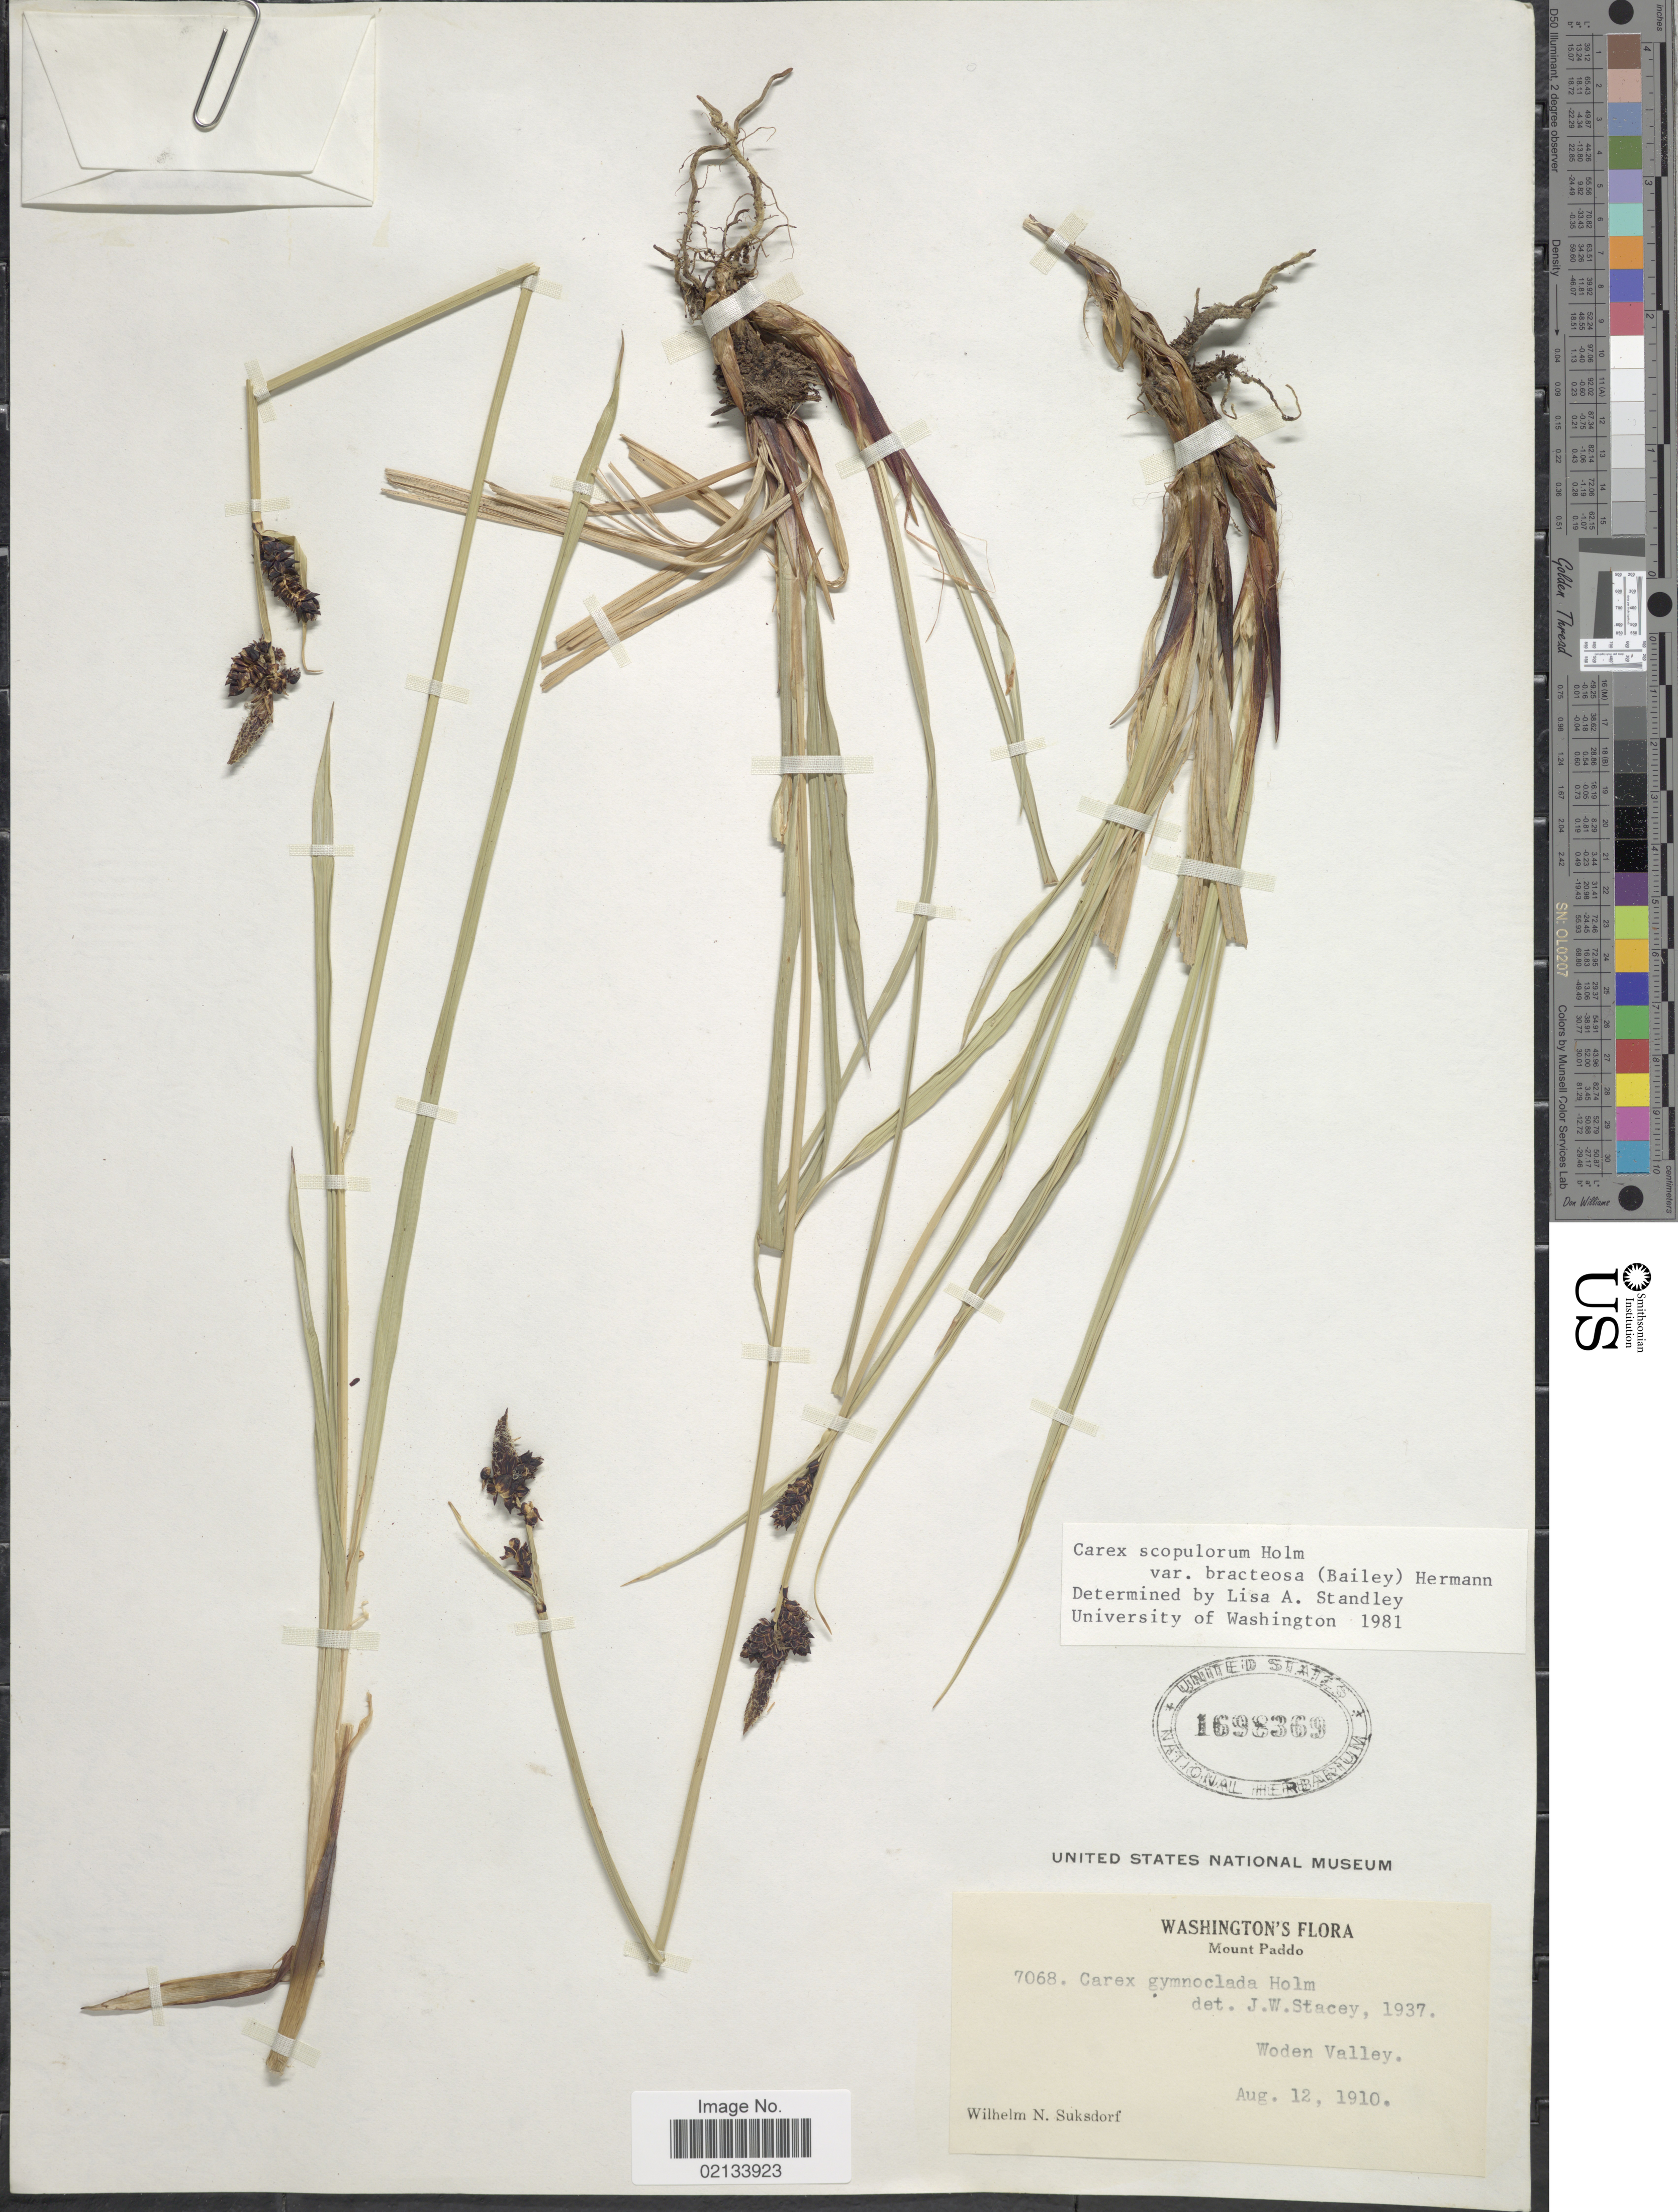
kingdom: Plantae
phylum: Tracheophyta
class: Liliopsida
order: Poales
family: Cyperaceae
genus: Carex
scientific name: Carex scopulorum var. bracteosa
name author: (L.H. Bailey) F.J. Herm.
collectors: W. N. Suksdorf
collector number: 7068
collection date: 1910-08-12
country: United States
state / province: Washington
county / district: Skamania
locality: Mount Paddo, Woden Valley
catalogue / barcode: US 1698369